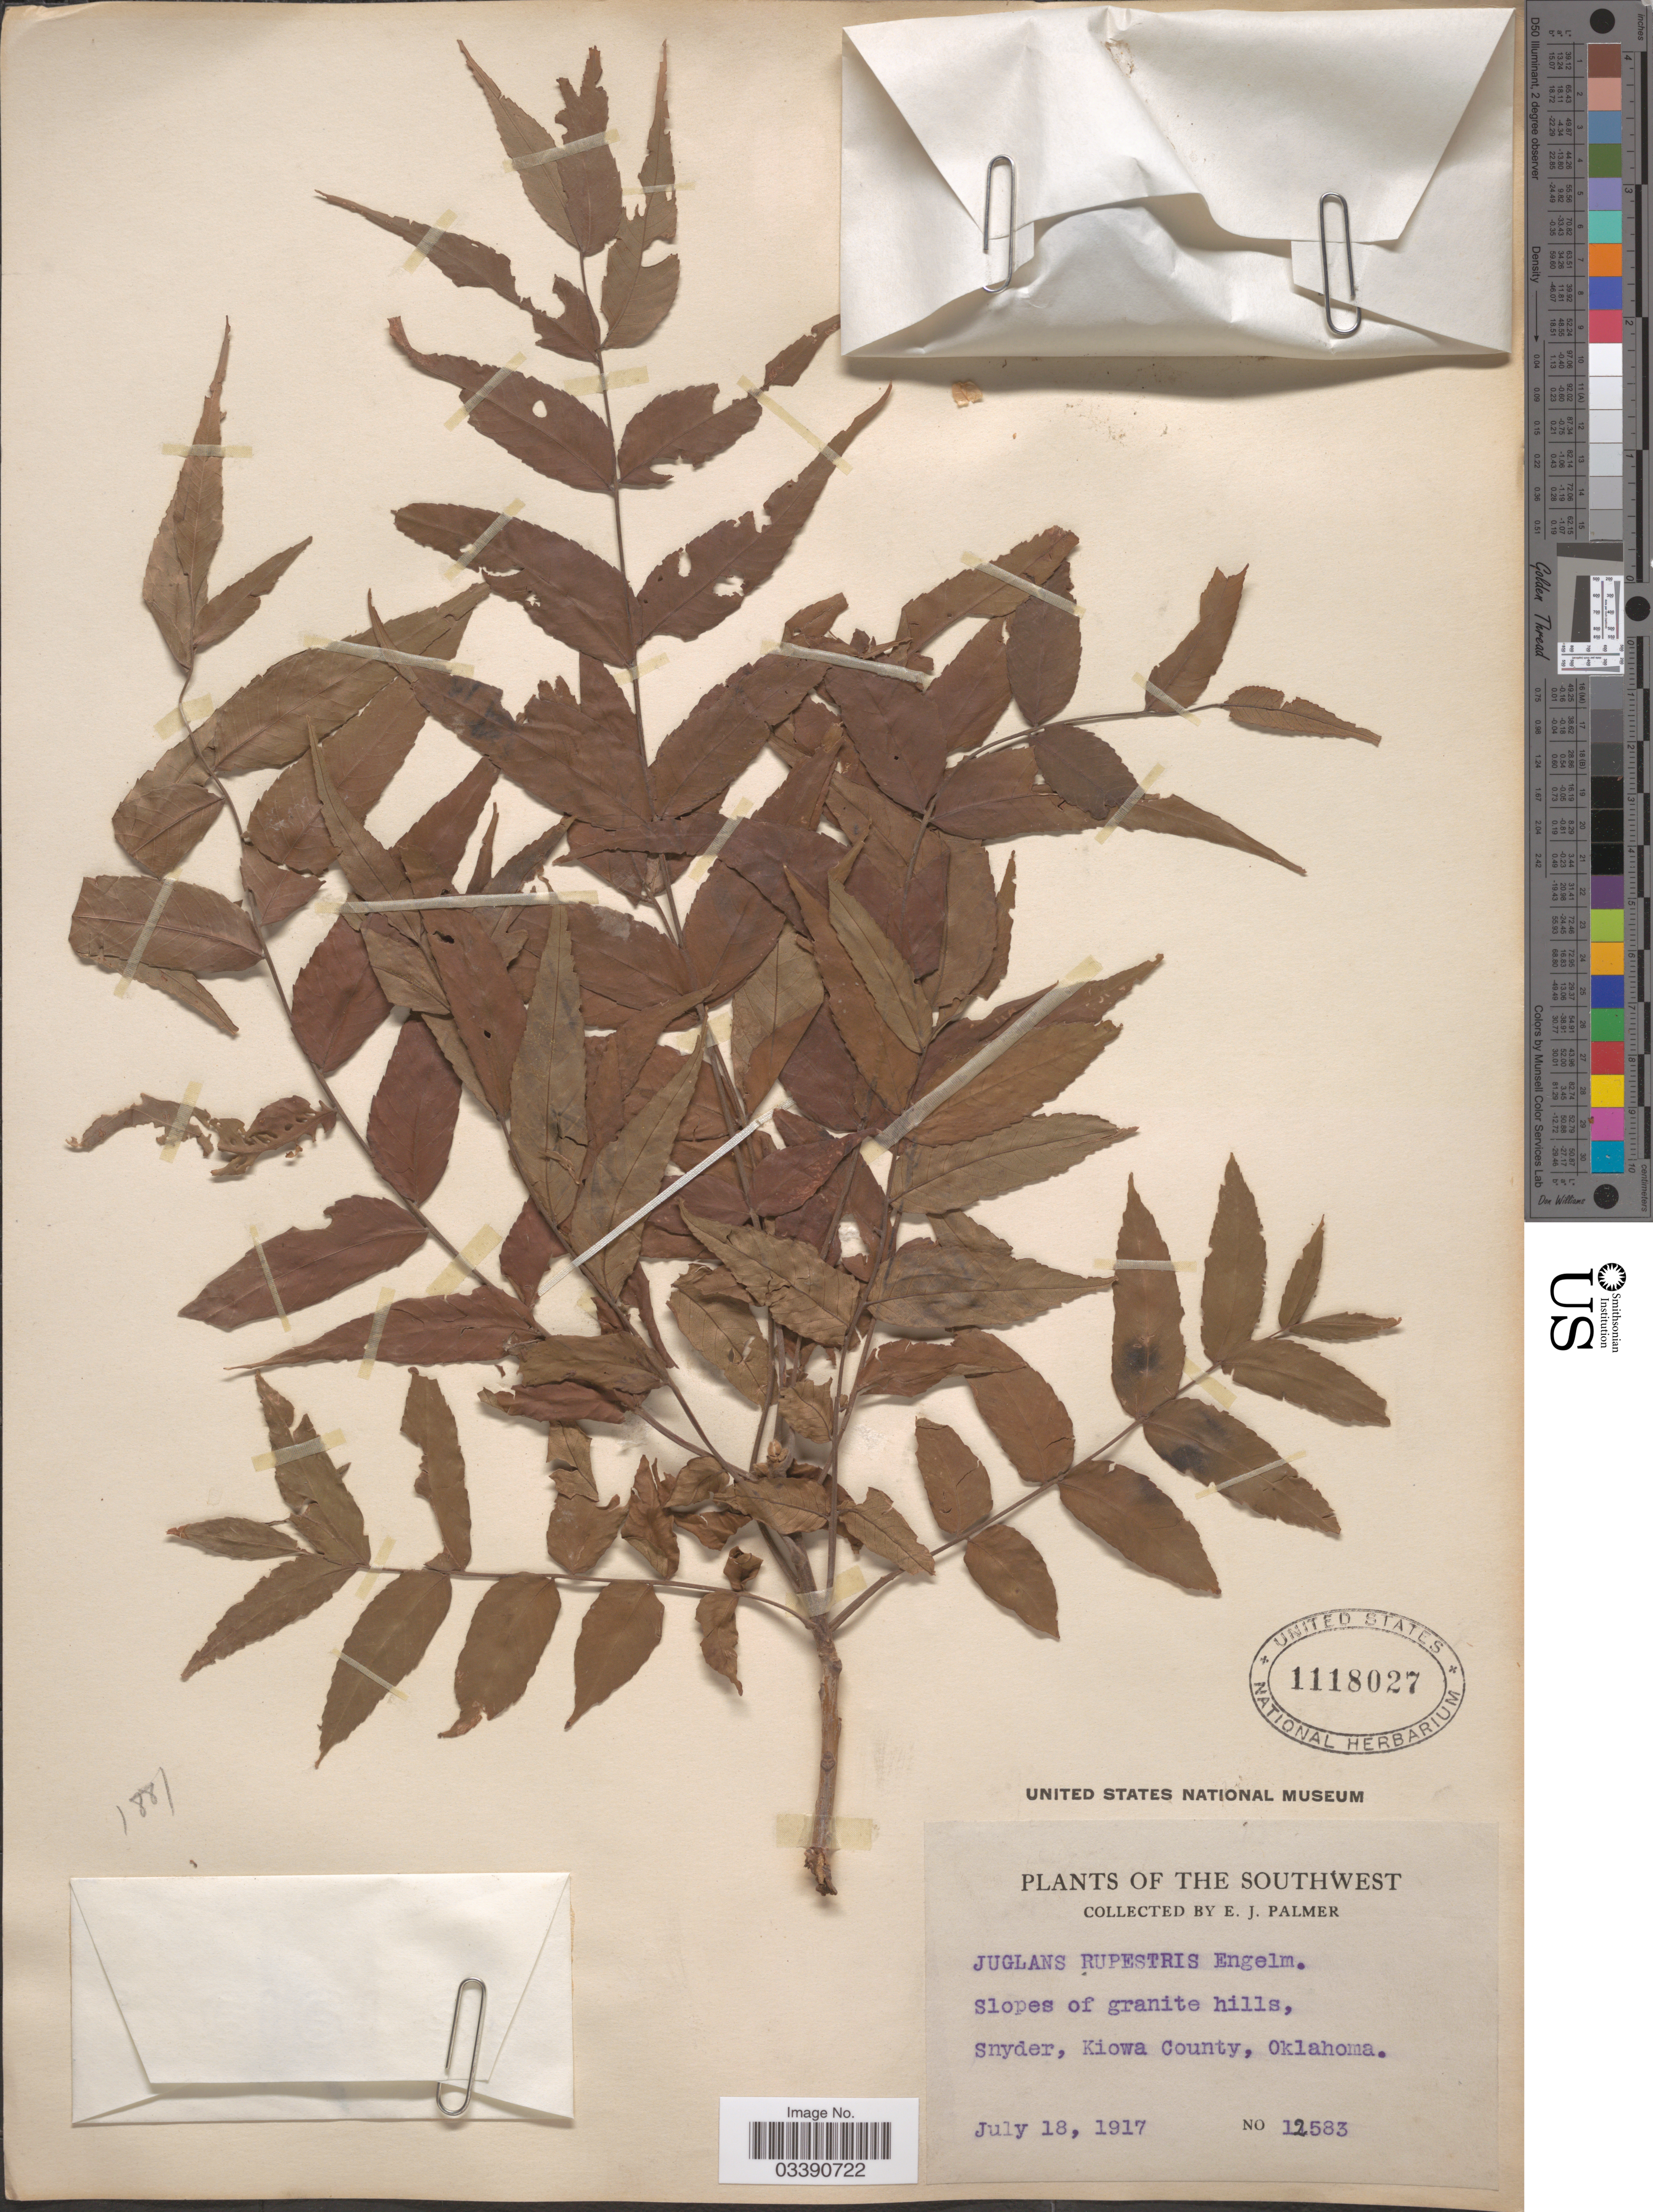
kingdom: Plantae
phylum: Tracheophyta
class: Magnoliopsida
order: Fagales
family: Juglandaceae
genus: Juglans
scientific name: Juglans microcarpa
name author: Berland. in Berland. & Chovell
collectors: E. J. Palmer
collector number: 12583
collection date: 1917-07-18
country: United States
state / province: Oklahoma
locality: The Southwest. Snyder, Kiowa County.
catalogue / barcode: US 1118027